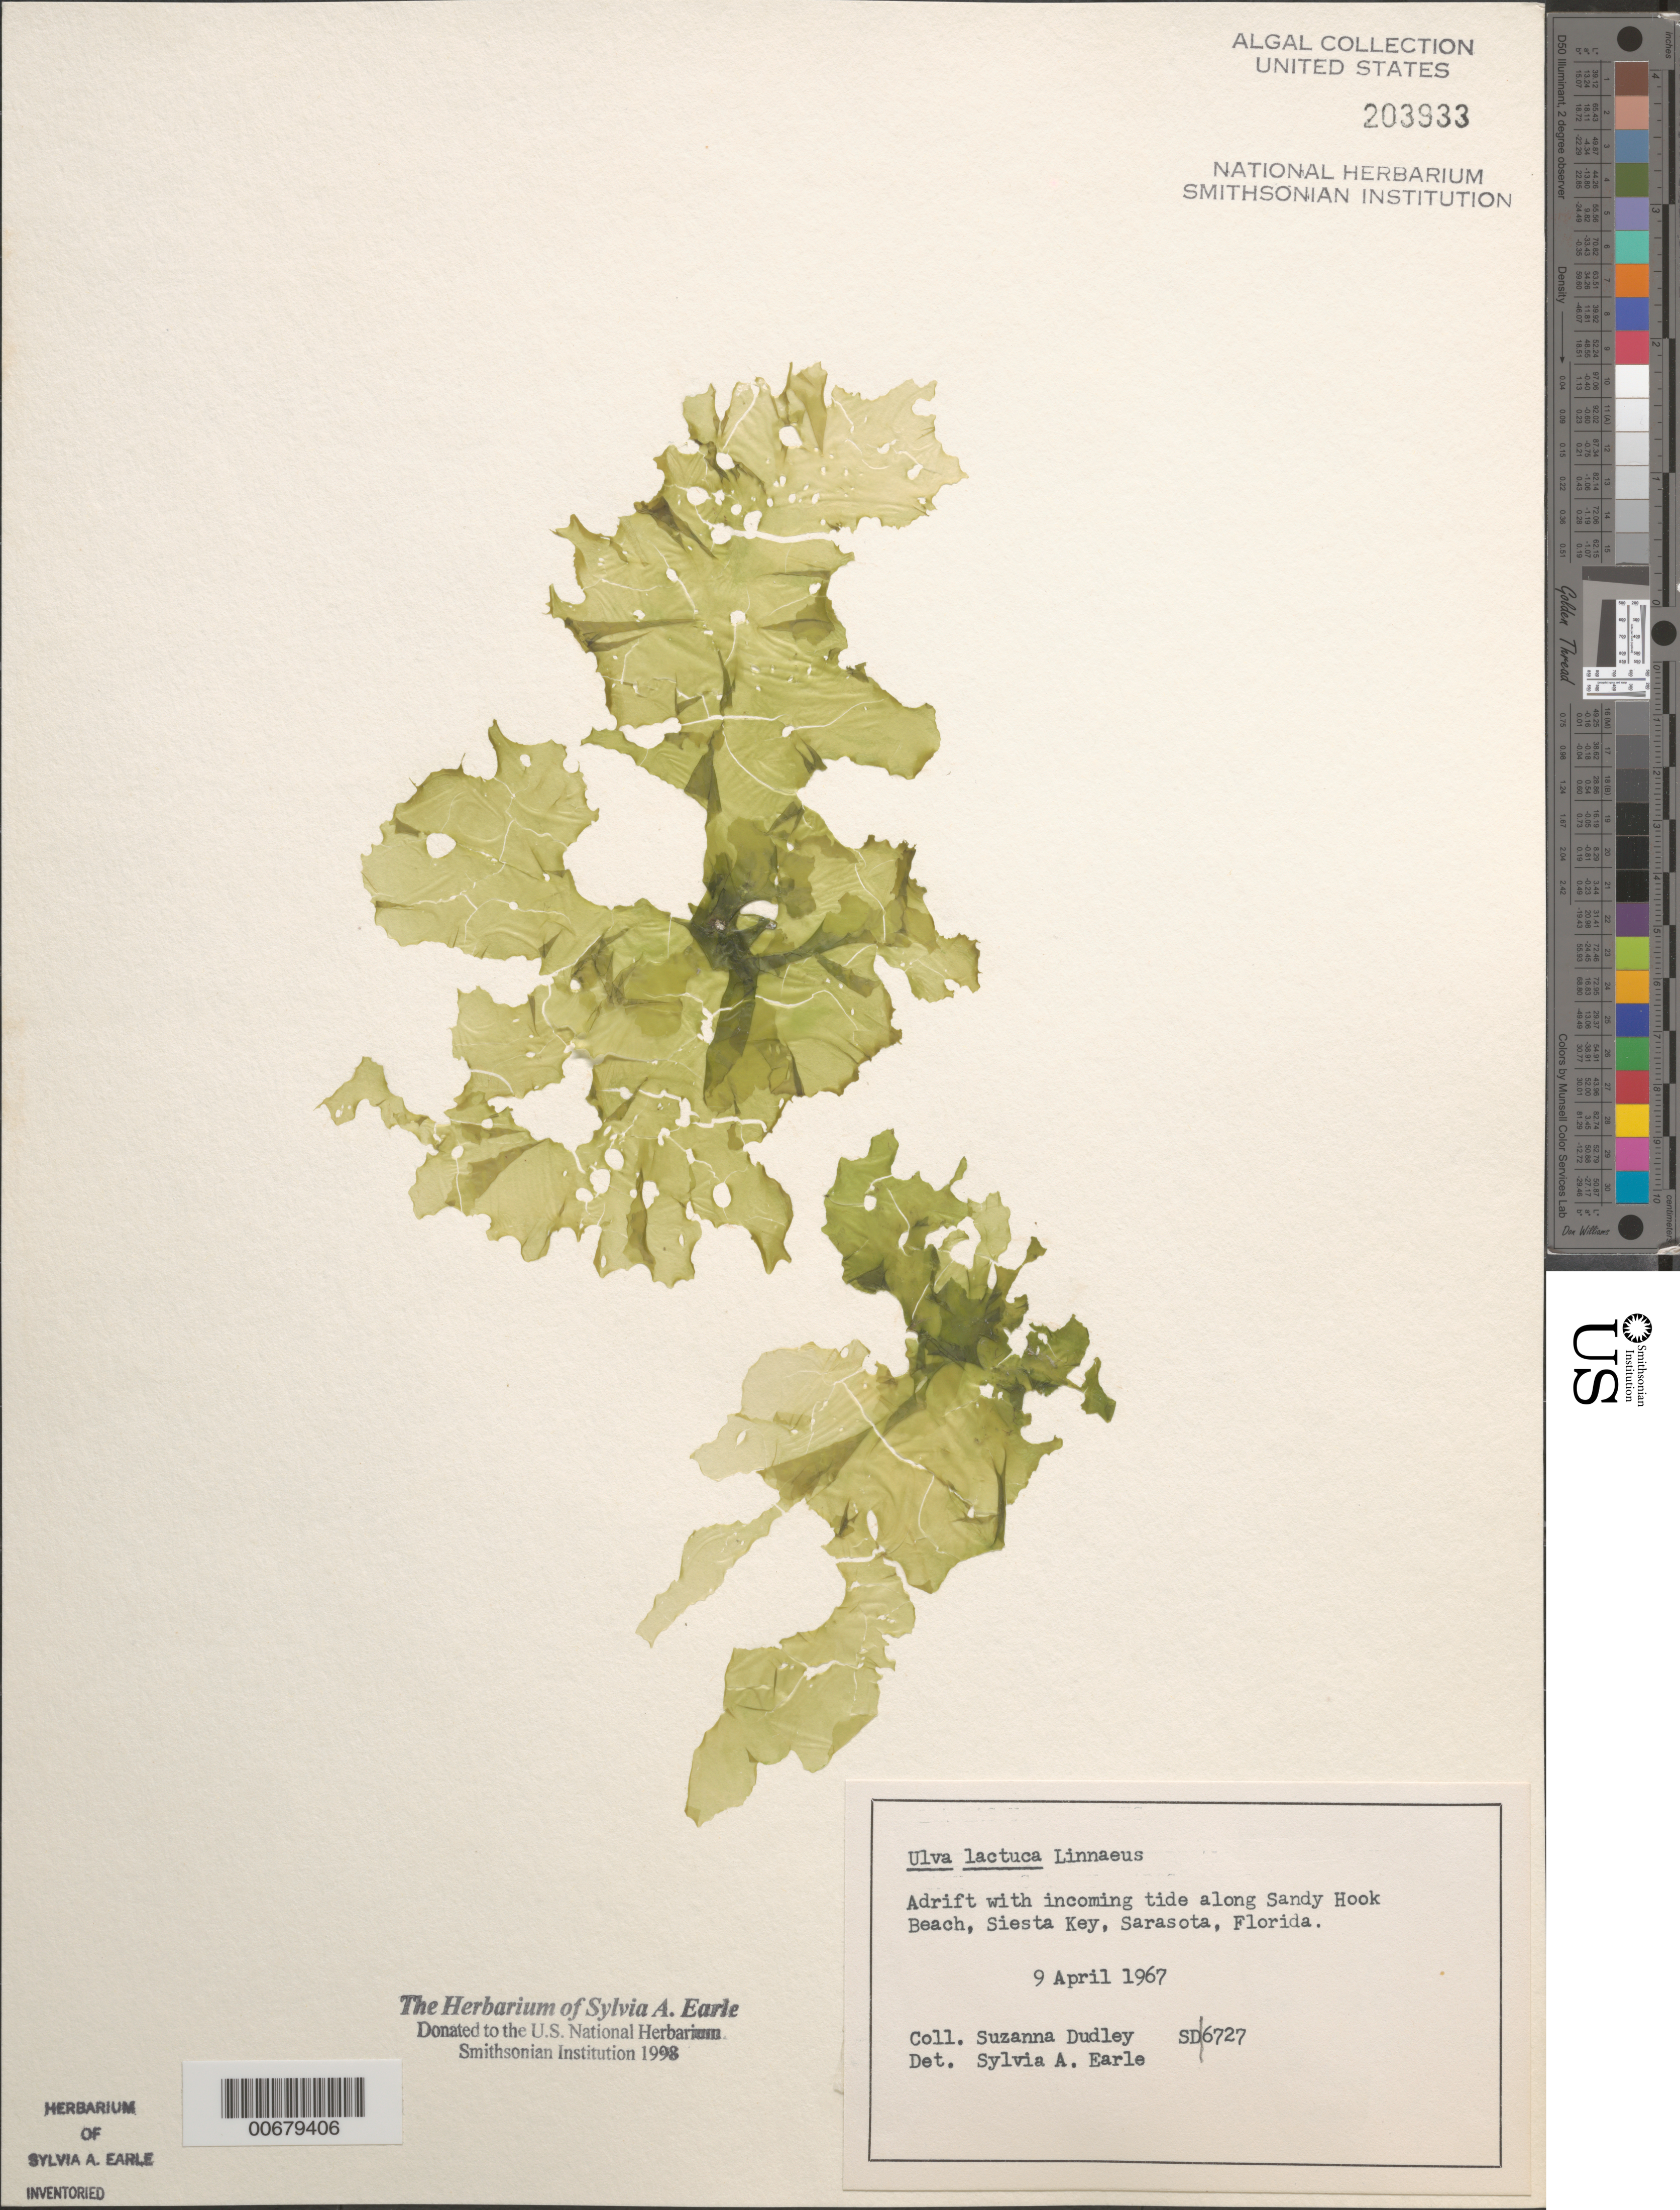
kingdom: Plantae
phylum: Chlorophyta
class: Ulvophyceae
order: Ulvales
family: Ulvaceae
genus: Ulva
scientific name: Ulva lactuca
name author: L.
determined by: Earle, S. A.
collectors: S. Dudley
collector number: SD 6727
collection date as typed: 09 Apr 1967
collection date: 1967-04-09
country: United States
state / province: Florida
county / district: Sarasota County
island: Siesta Key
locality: Sandy Hook Beach, Sarasota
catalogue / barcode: US 203933